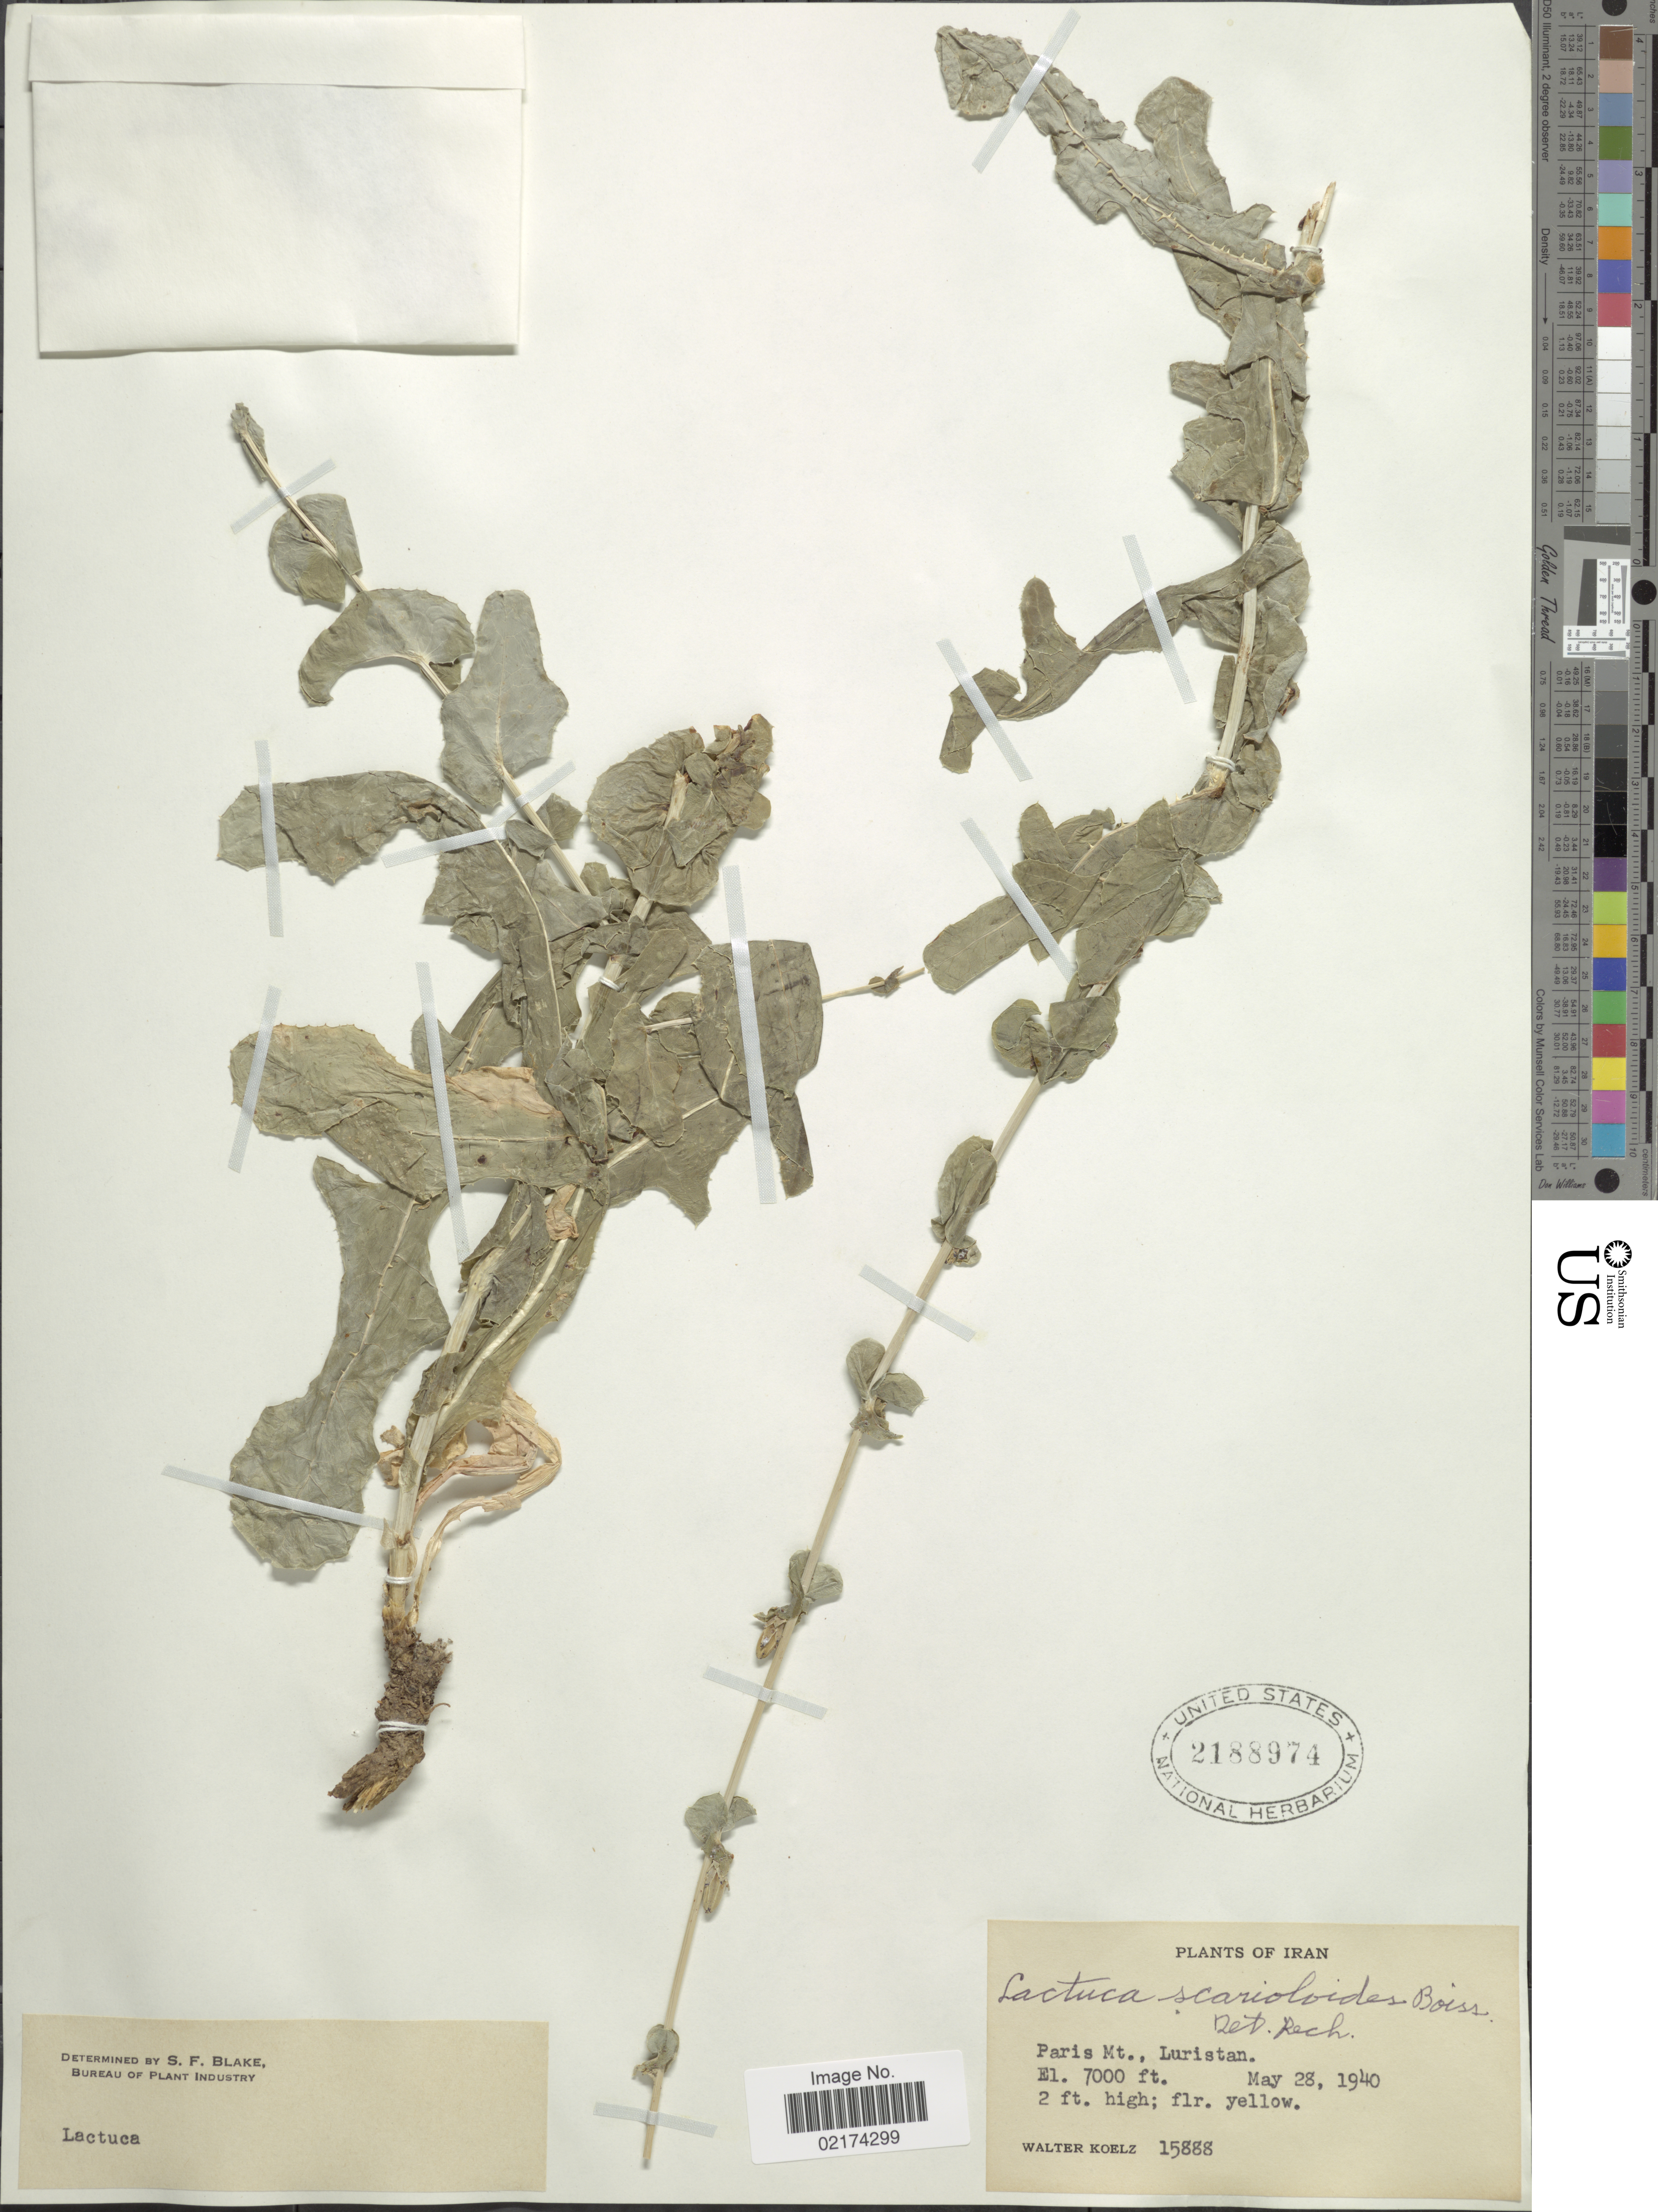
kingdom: Plantae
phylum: Tracheophyta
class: Magnoliopsida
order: Asterales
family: Asteraceae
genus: Lactuca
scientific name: Lactuca scarioloides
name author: Boiss.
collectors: W. N. Koelz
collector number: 15888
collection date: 1940-05-28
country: Iran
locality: Paris Mt., Luristan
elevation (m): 2134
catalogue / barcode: US 2188974